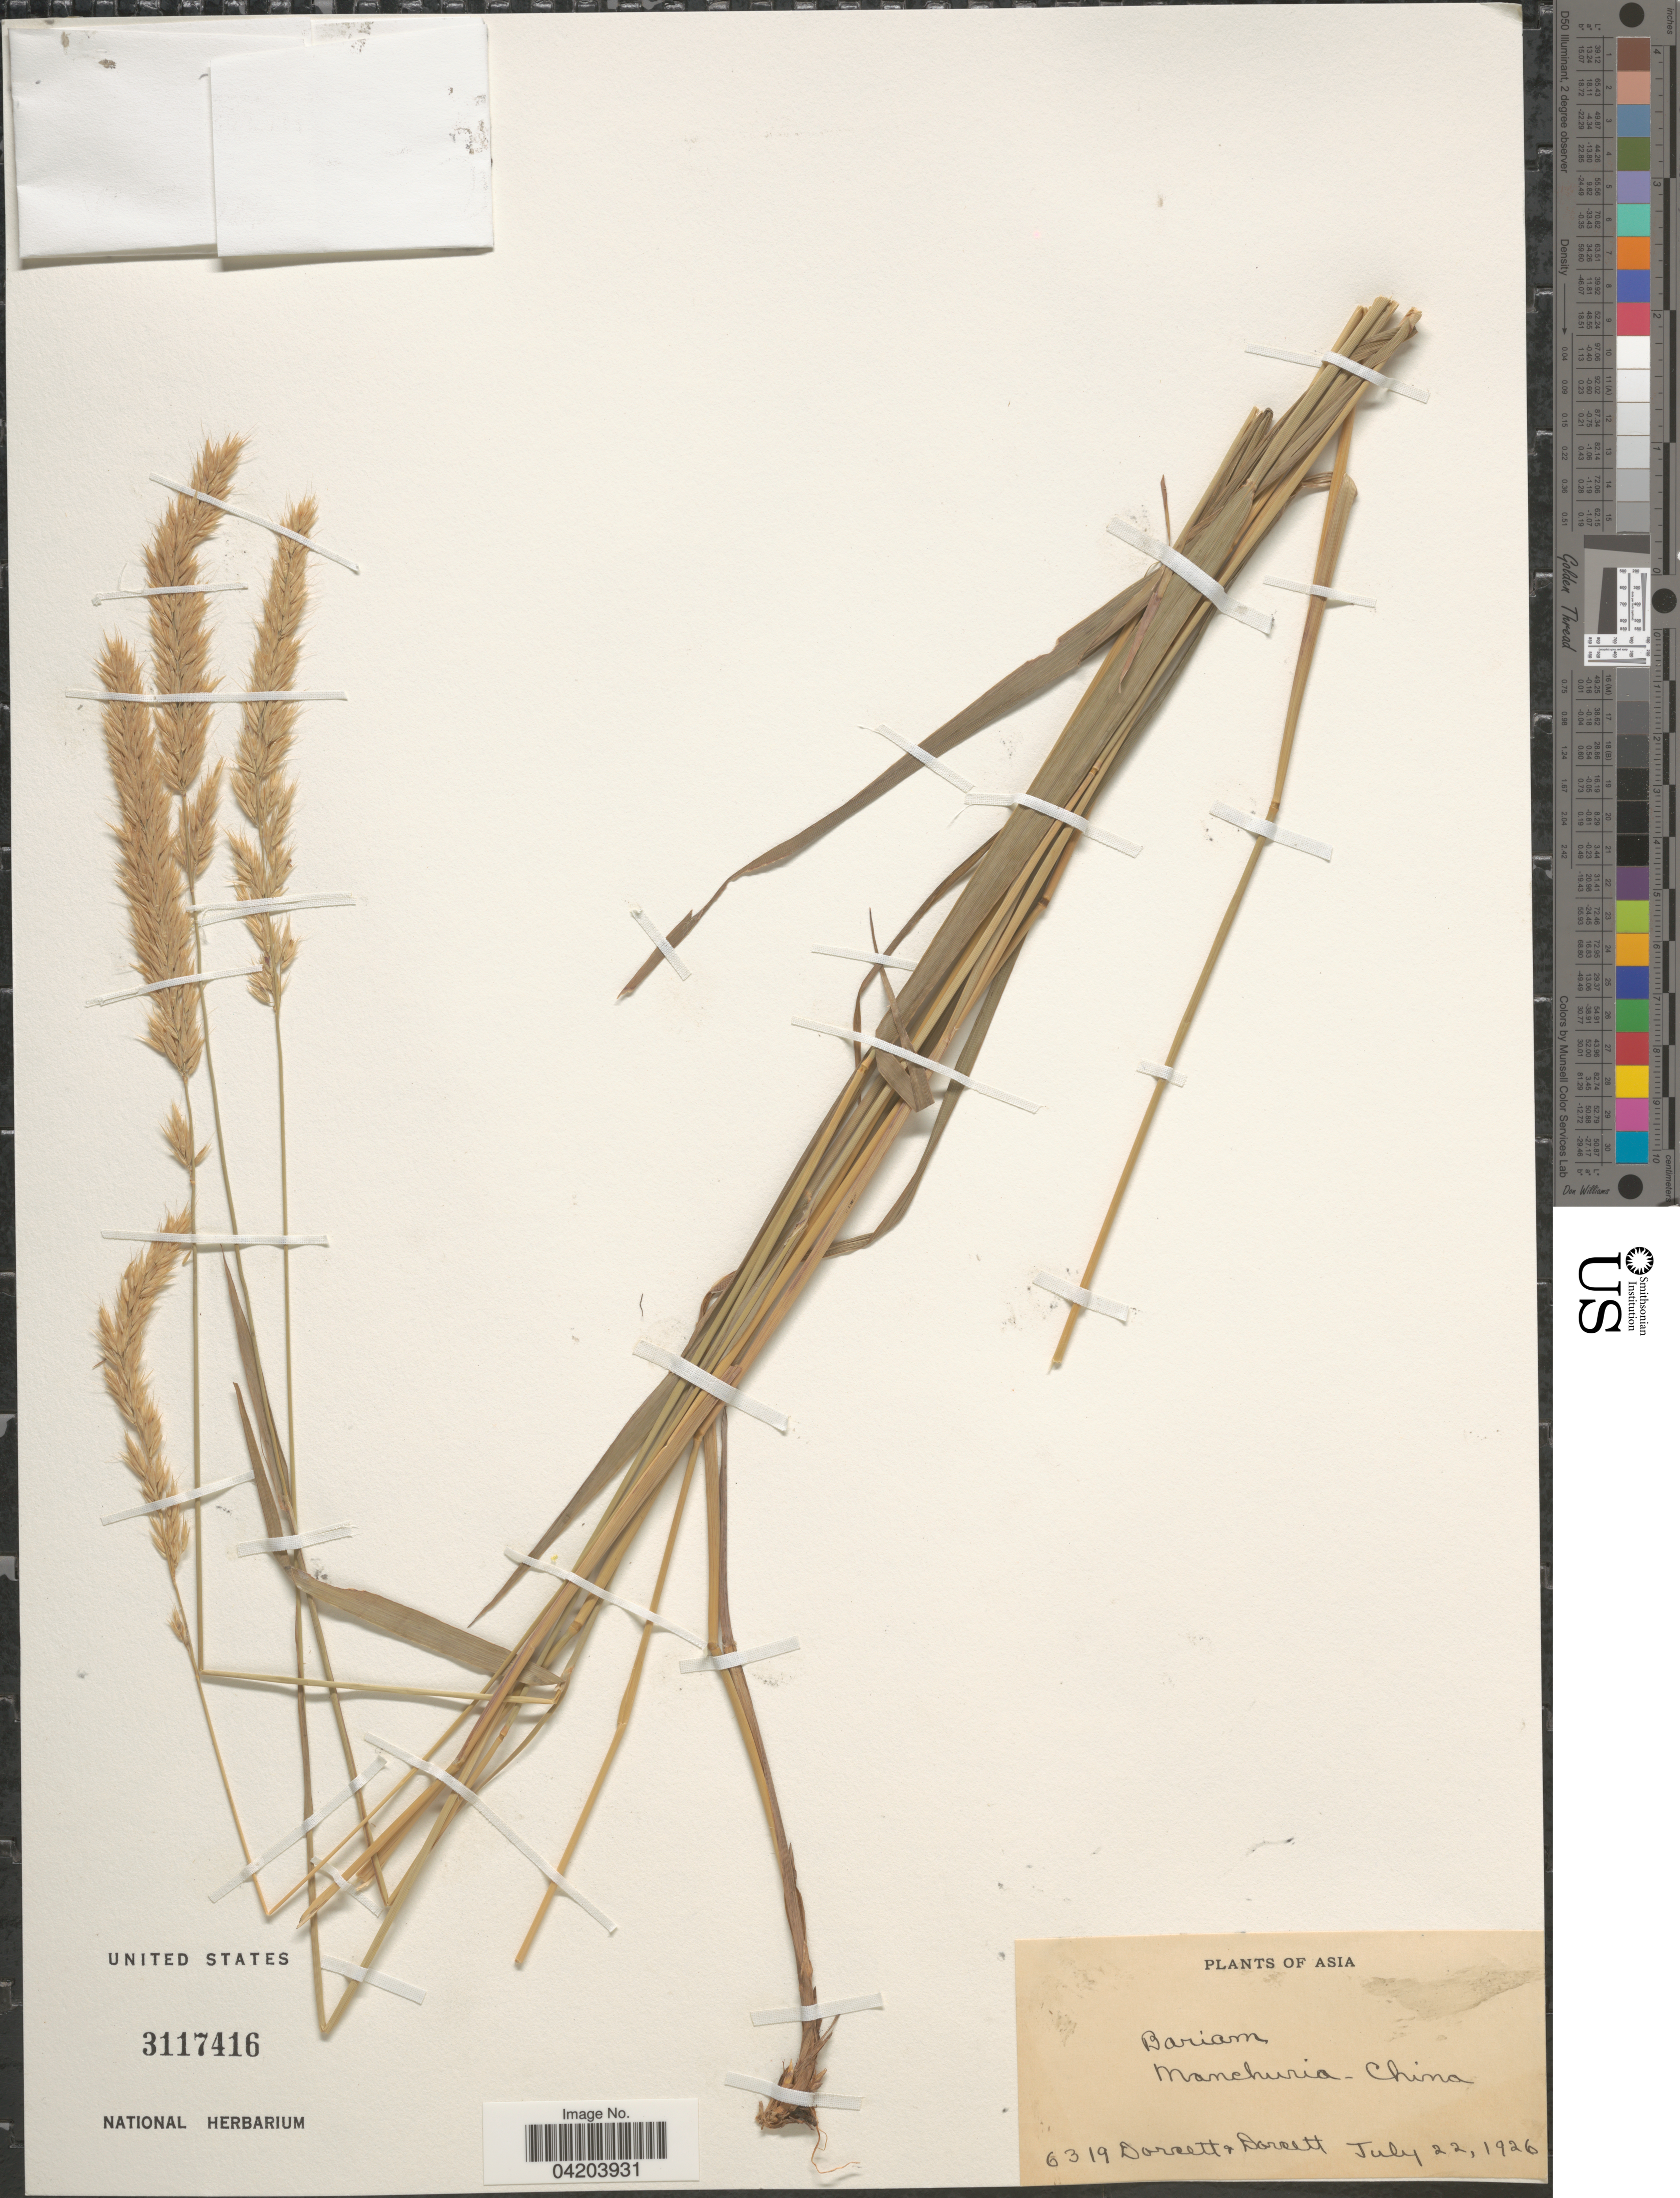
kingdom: Plantae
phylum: Tracheophyta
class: Liliopsida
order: Poales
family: Poaceae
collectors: -- Dorsett & -- Dorsett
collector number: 6319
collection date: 1926-07-22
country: China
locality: Bariam. Manchuria.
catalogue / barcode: US 3117416